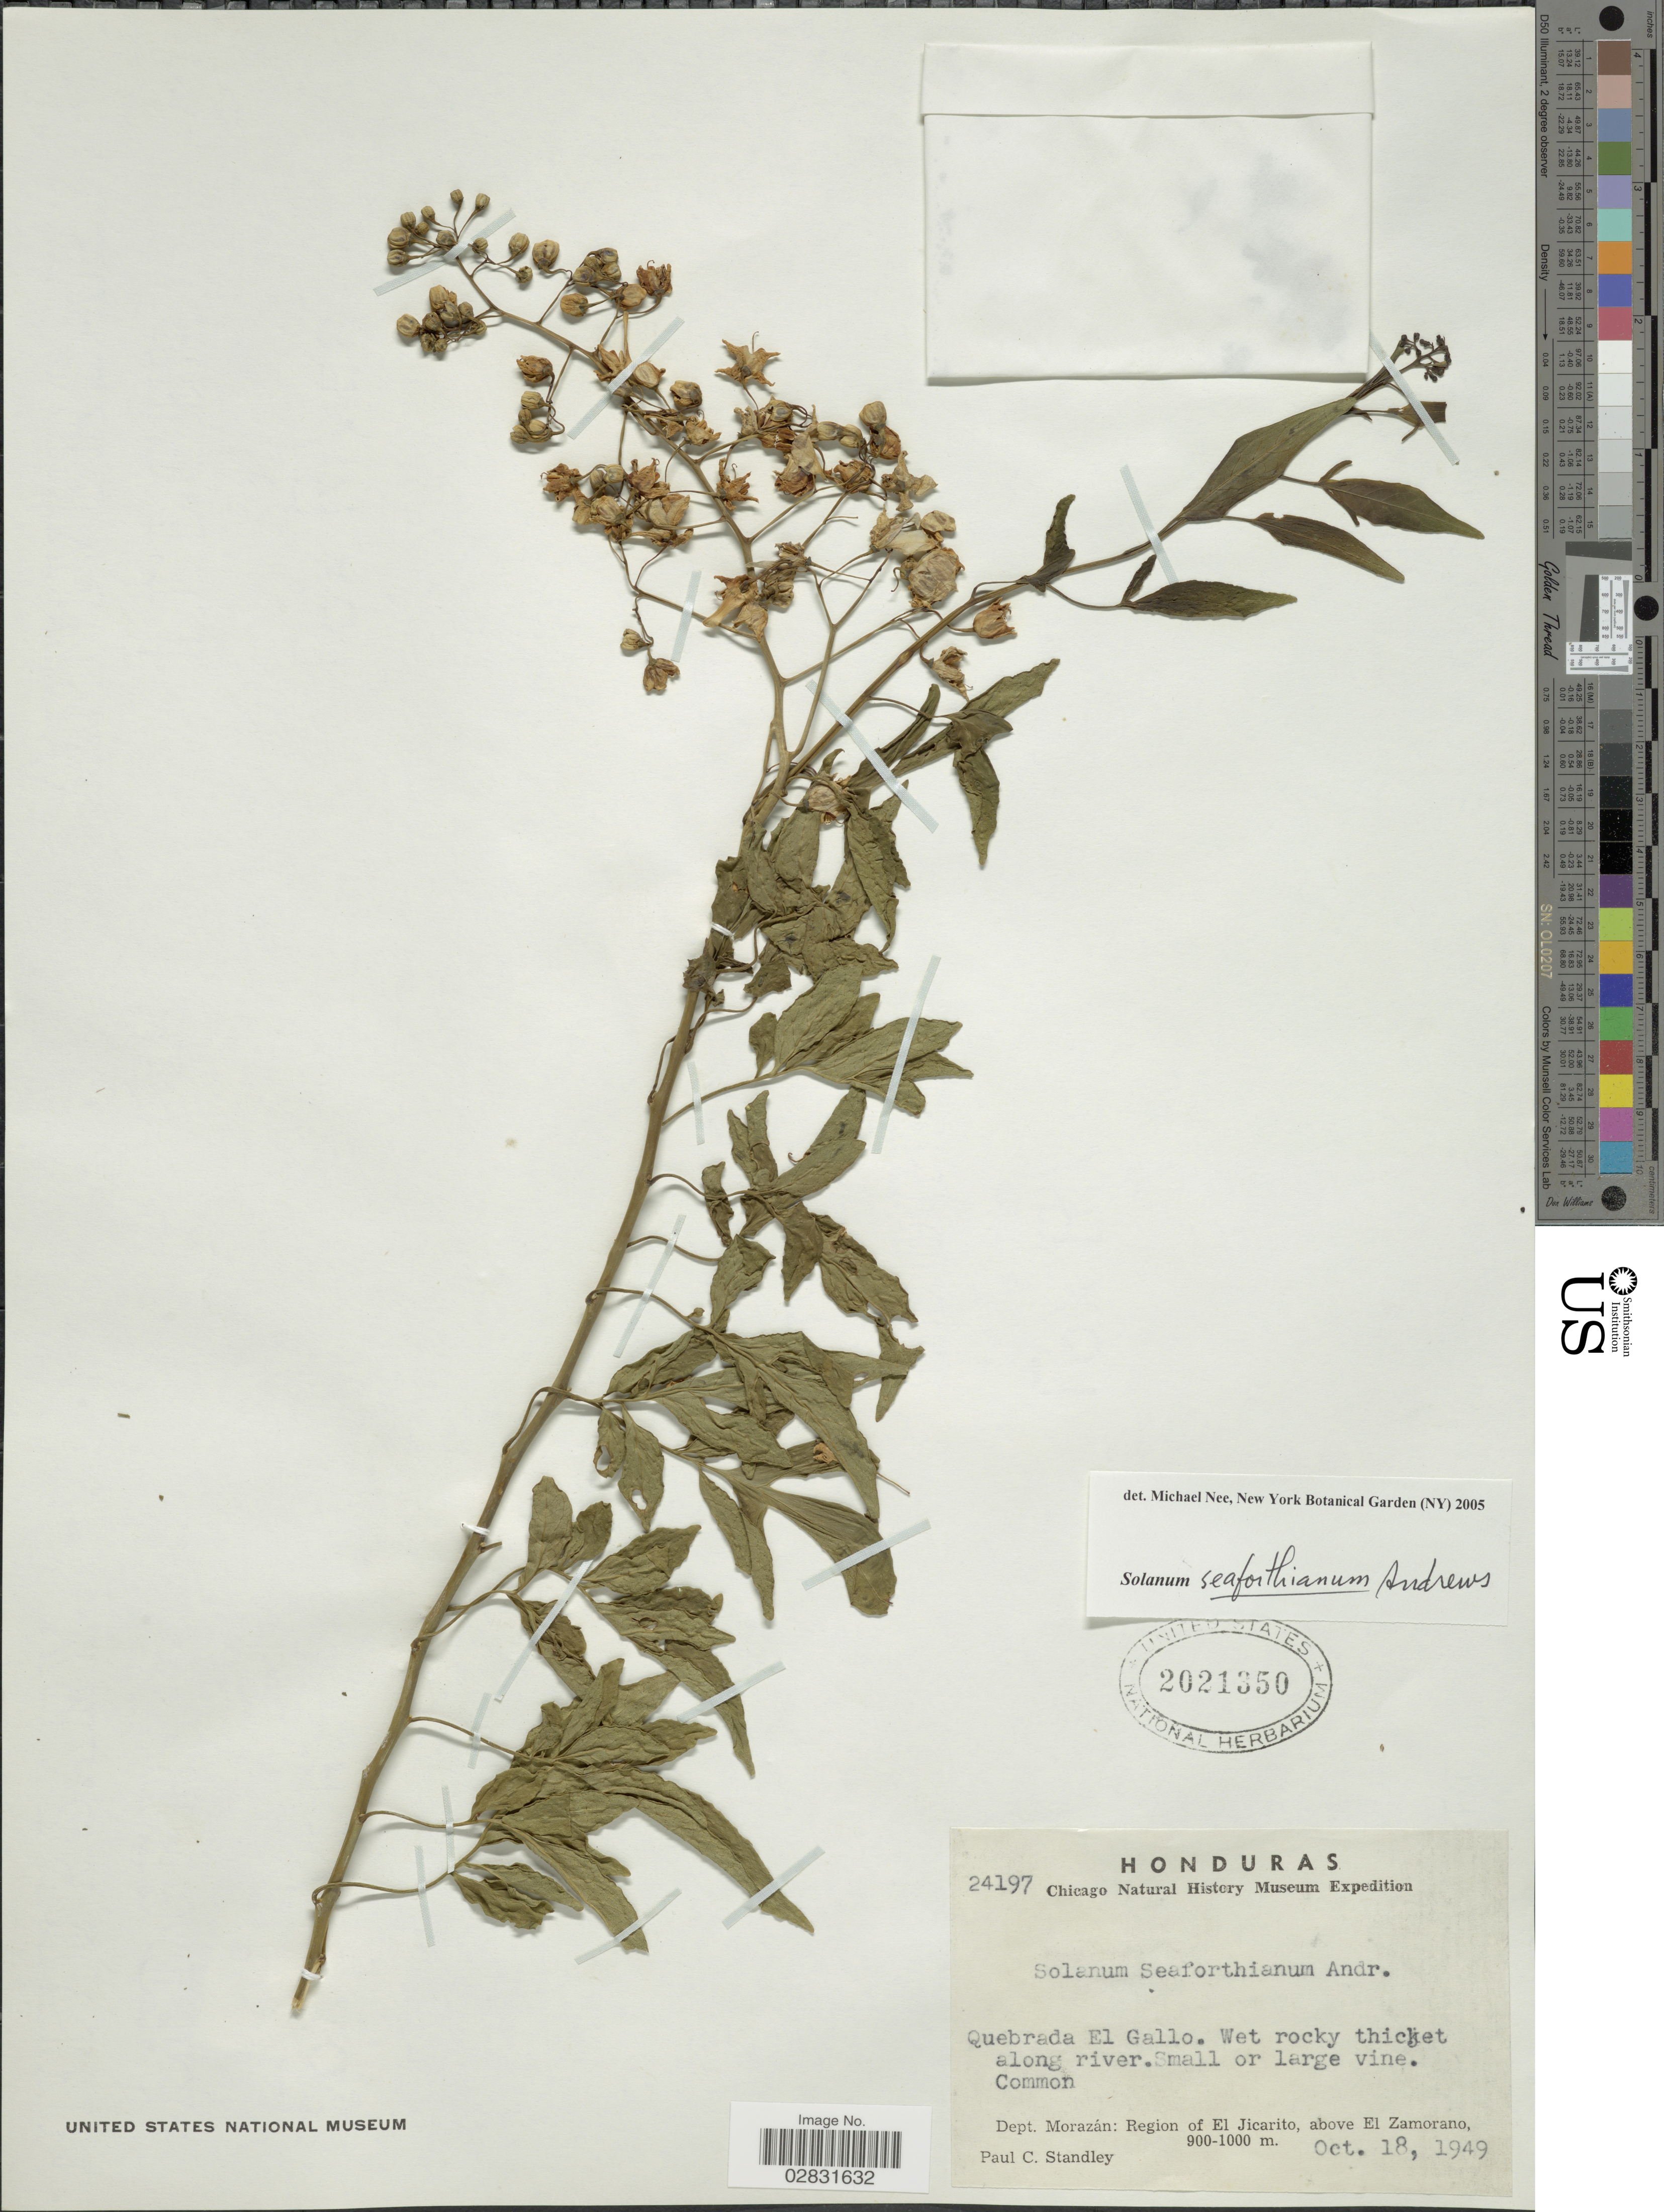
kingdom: Plantae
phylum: Tracheophyta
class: Magnoliopsida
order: Solanales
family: Solanaceae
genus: Solanum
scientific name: Solanum seaforthianum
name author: Andrews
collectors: P. C. Standley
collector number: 24197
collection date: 1949-10-18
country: Honduras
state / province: Fco. Morazán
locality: Quebrada El Gallo. Wet rocky thicket along river. Dept. Morazán: Region of El Jicarito, above El Zamorano.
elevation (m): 900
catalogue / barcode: US 2021350